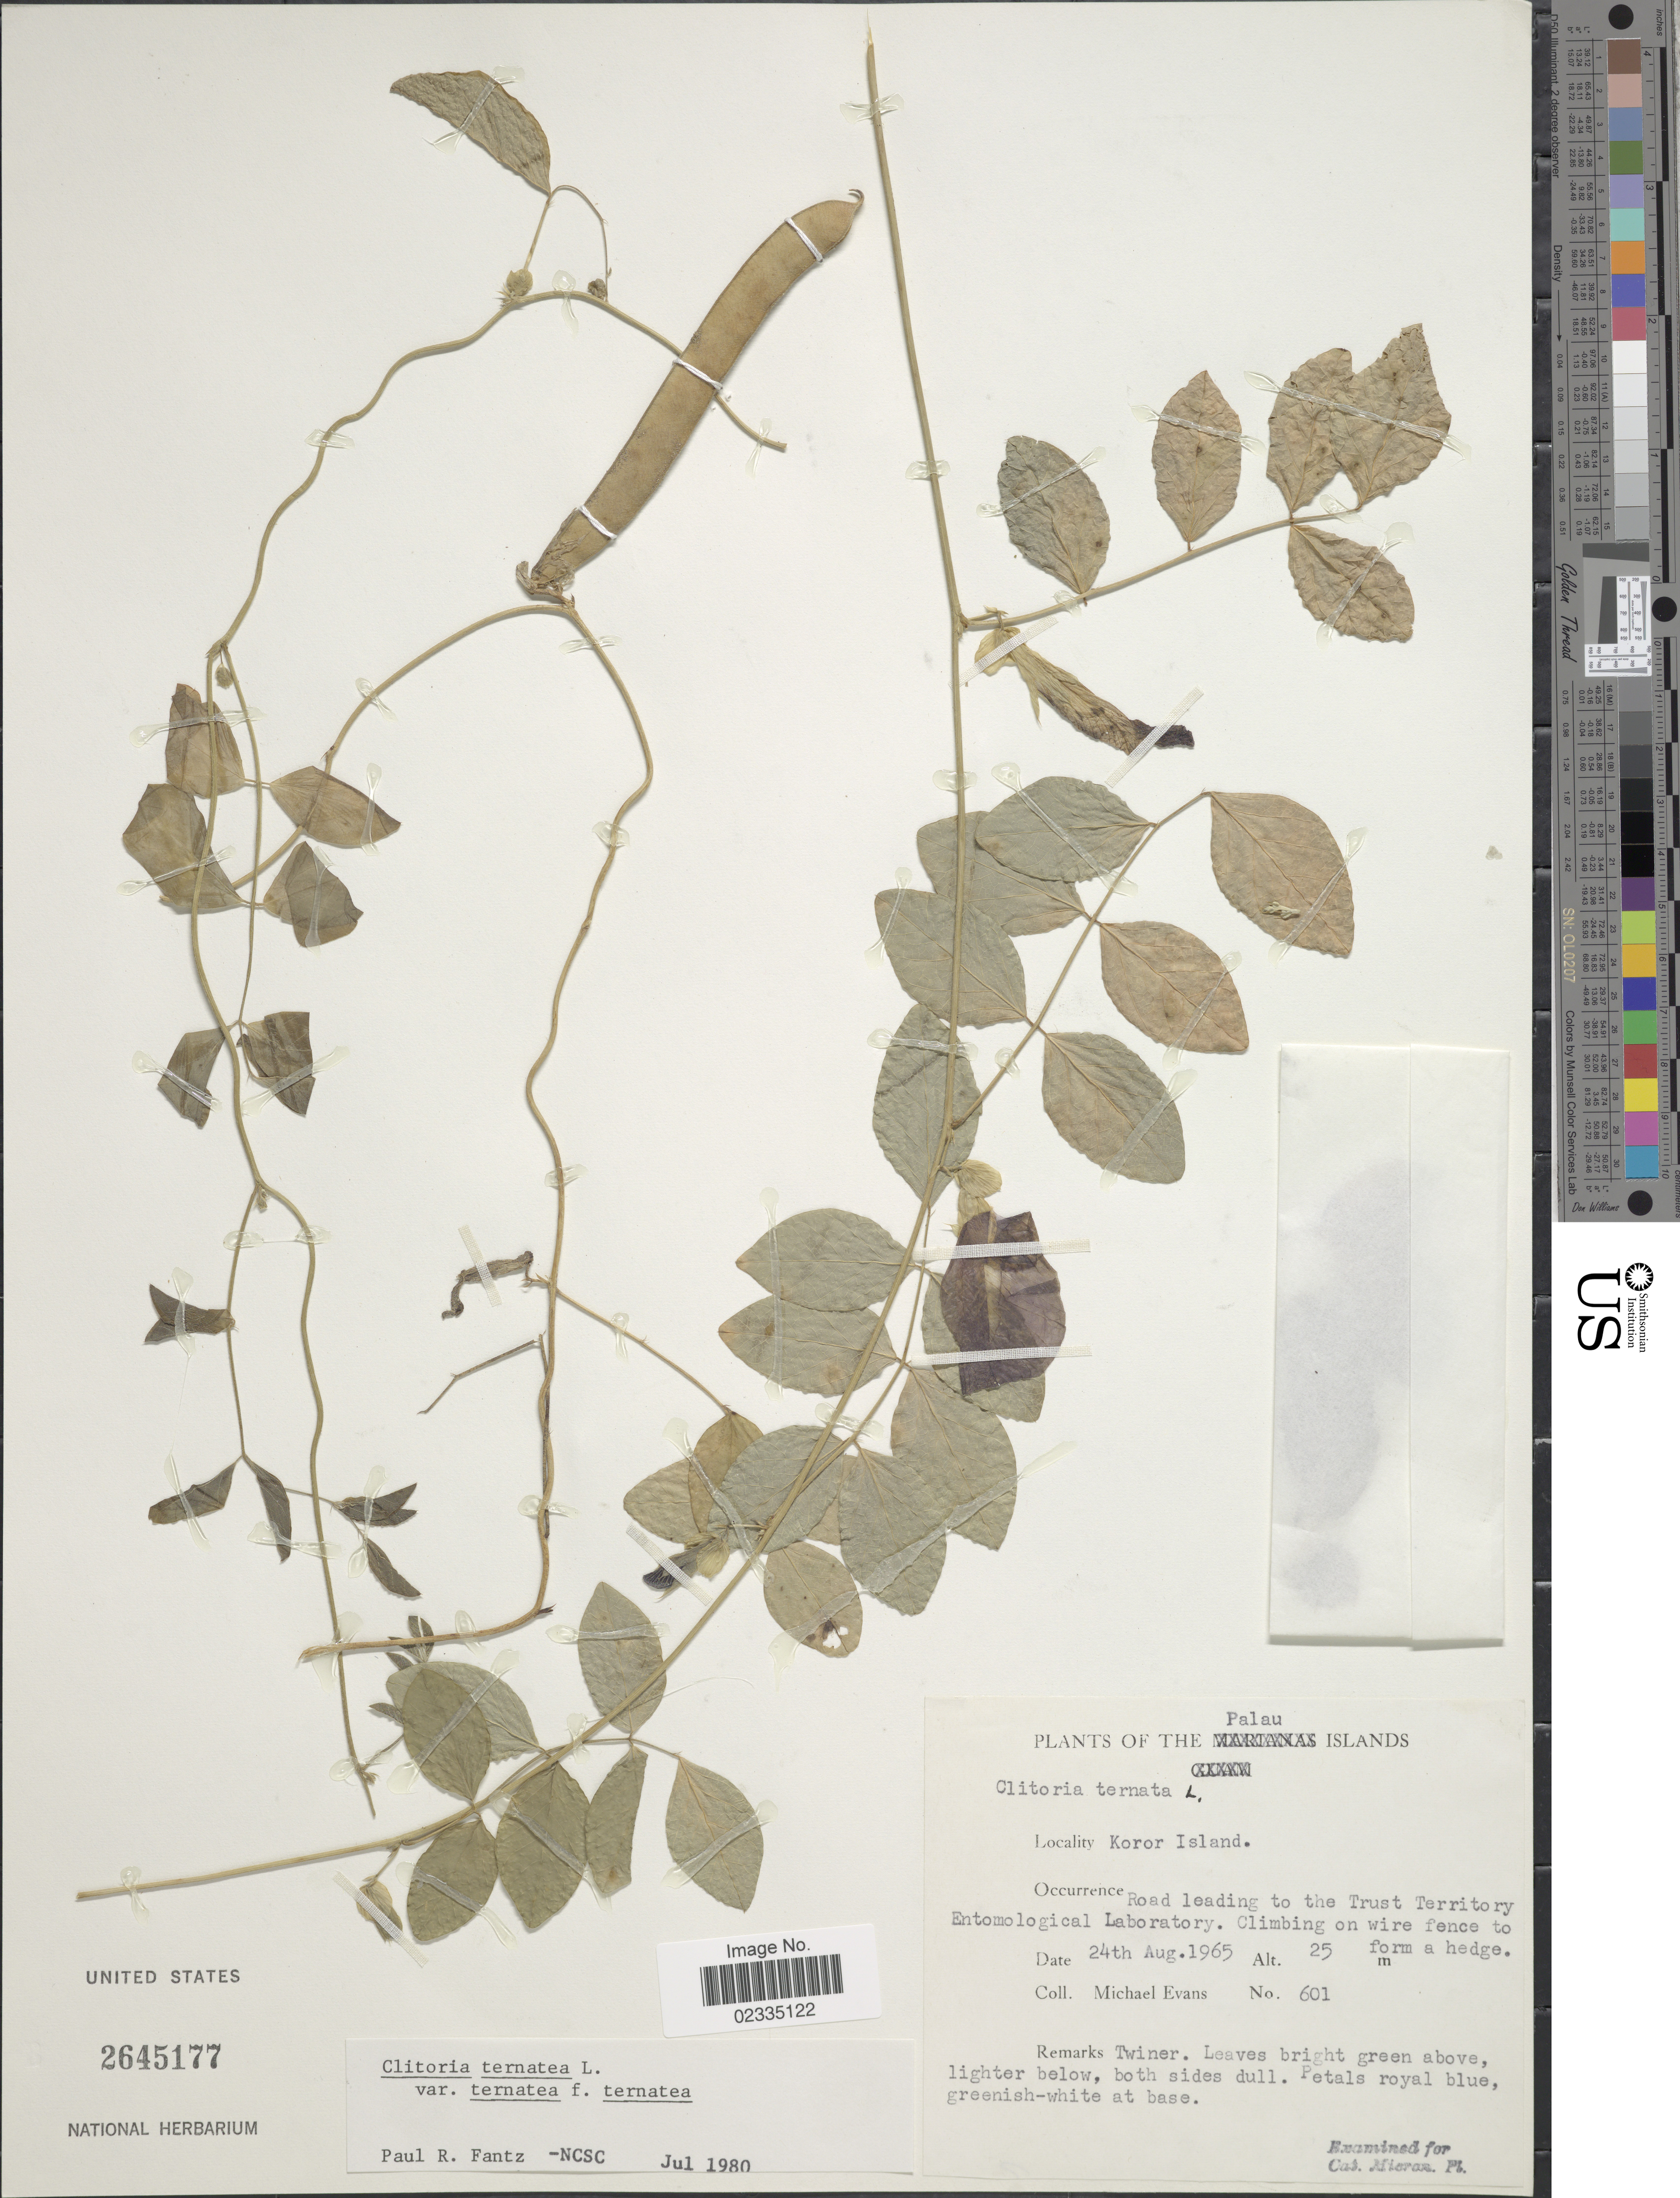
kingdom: Plantae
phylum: Tracheophyta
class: Magnoliopsida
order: Fabales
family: Fabaceae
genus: Clitoria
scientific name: Clitoria ternatea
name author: L.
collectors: M. Evans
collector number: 601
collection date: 1965-08-24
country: Palau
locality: The Palau Islands, Koror Island, Road leading to the Trust Territory Entomological Laboratory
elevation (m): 25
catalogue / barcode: US 2645177